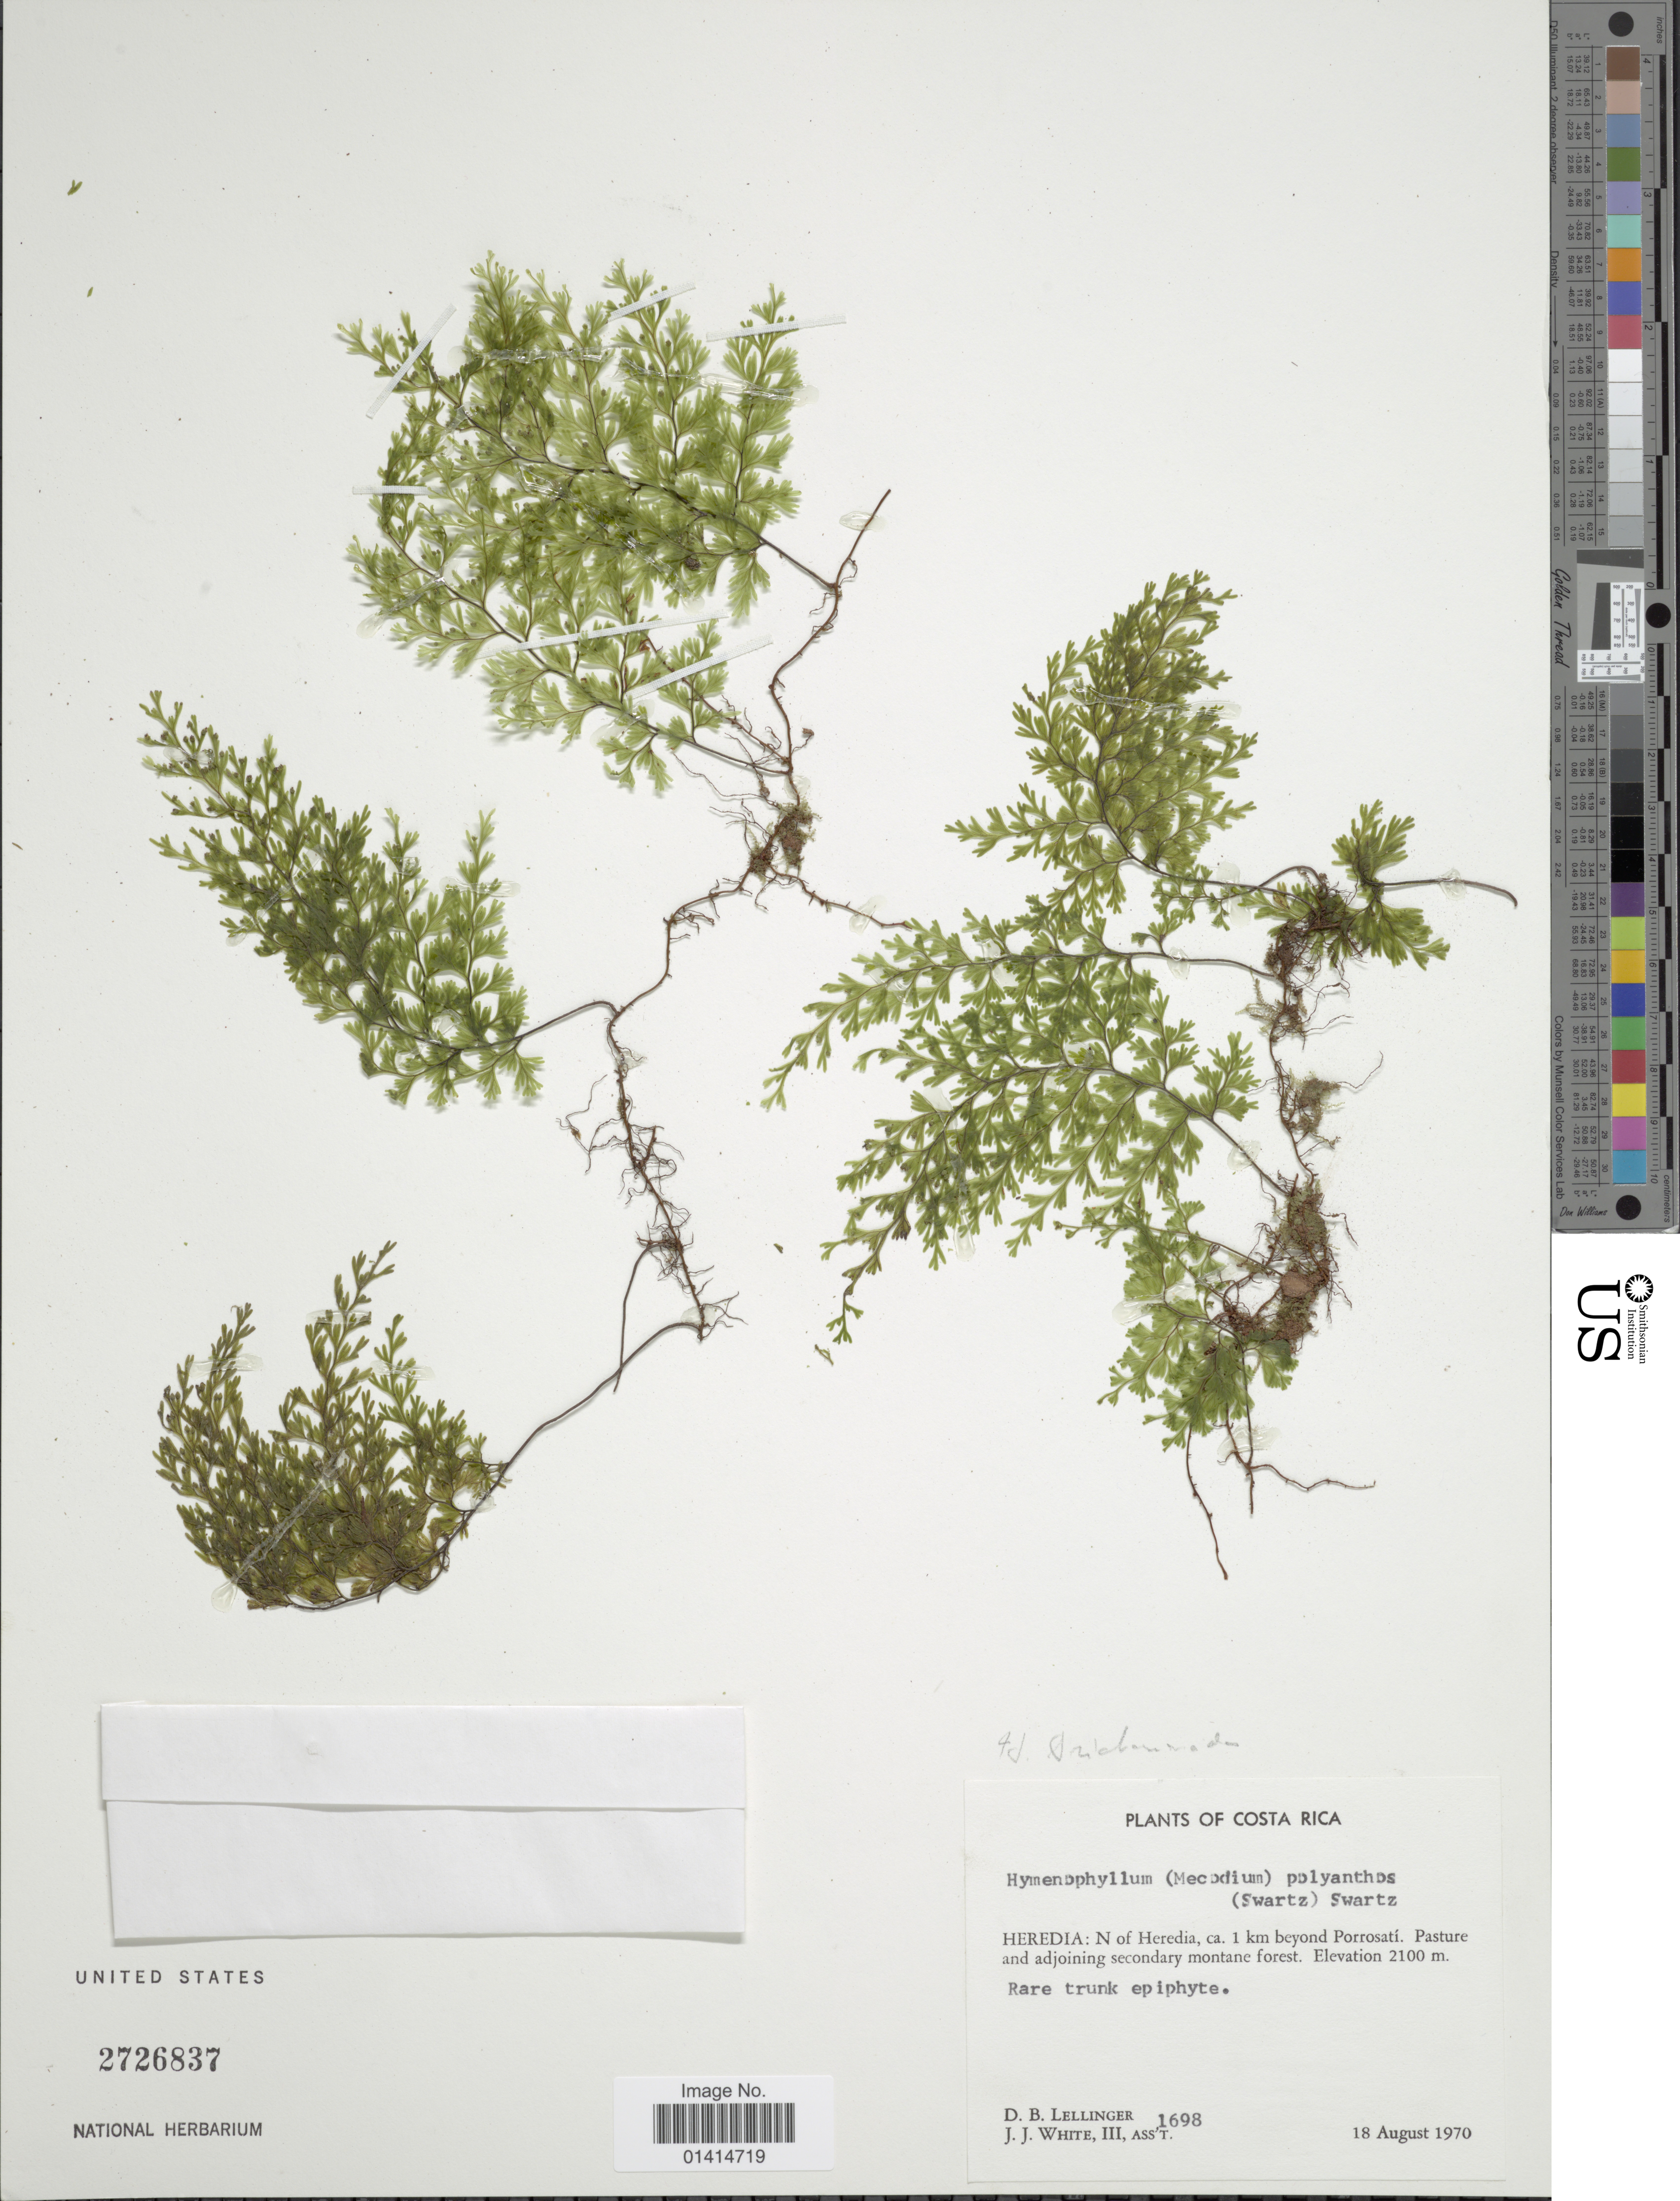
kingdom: Plantae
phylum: Tracheophyta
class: Polypodiopsida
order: Hymenophyllales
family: Hymenophyllaceae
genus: Hymenophyllum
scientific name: Hymenophyllum trichomanoides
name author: Bosch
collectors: D. B. Lellinger & J. J. White III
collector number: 1698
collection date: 1970-08-18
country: Costa Rica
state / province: Heredia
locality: N. of Heredia, ca 1 km beyond Porrosati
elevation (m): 2100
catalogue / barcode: US 2726837